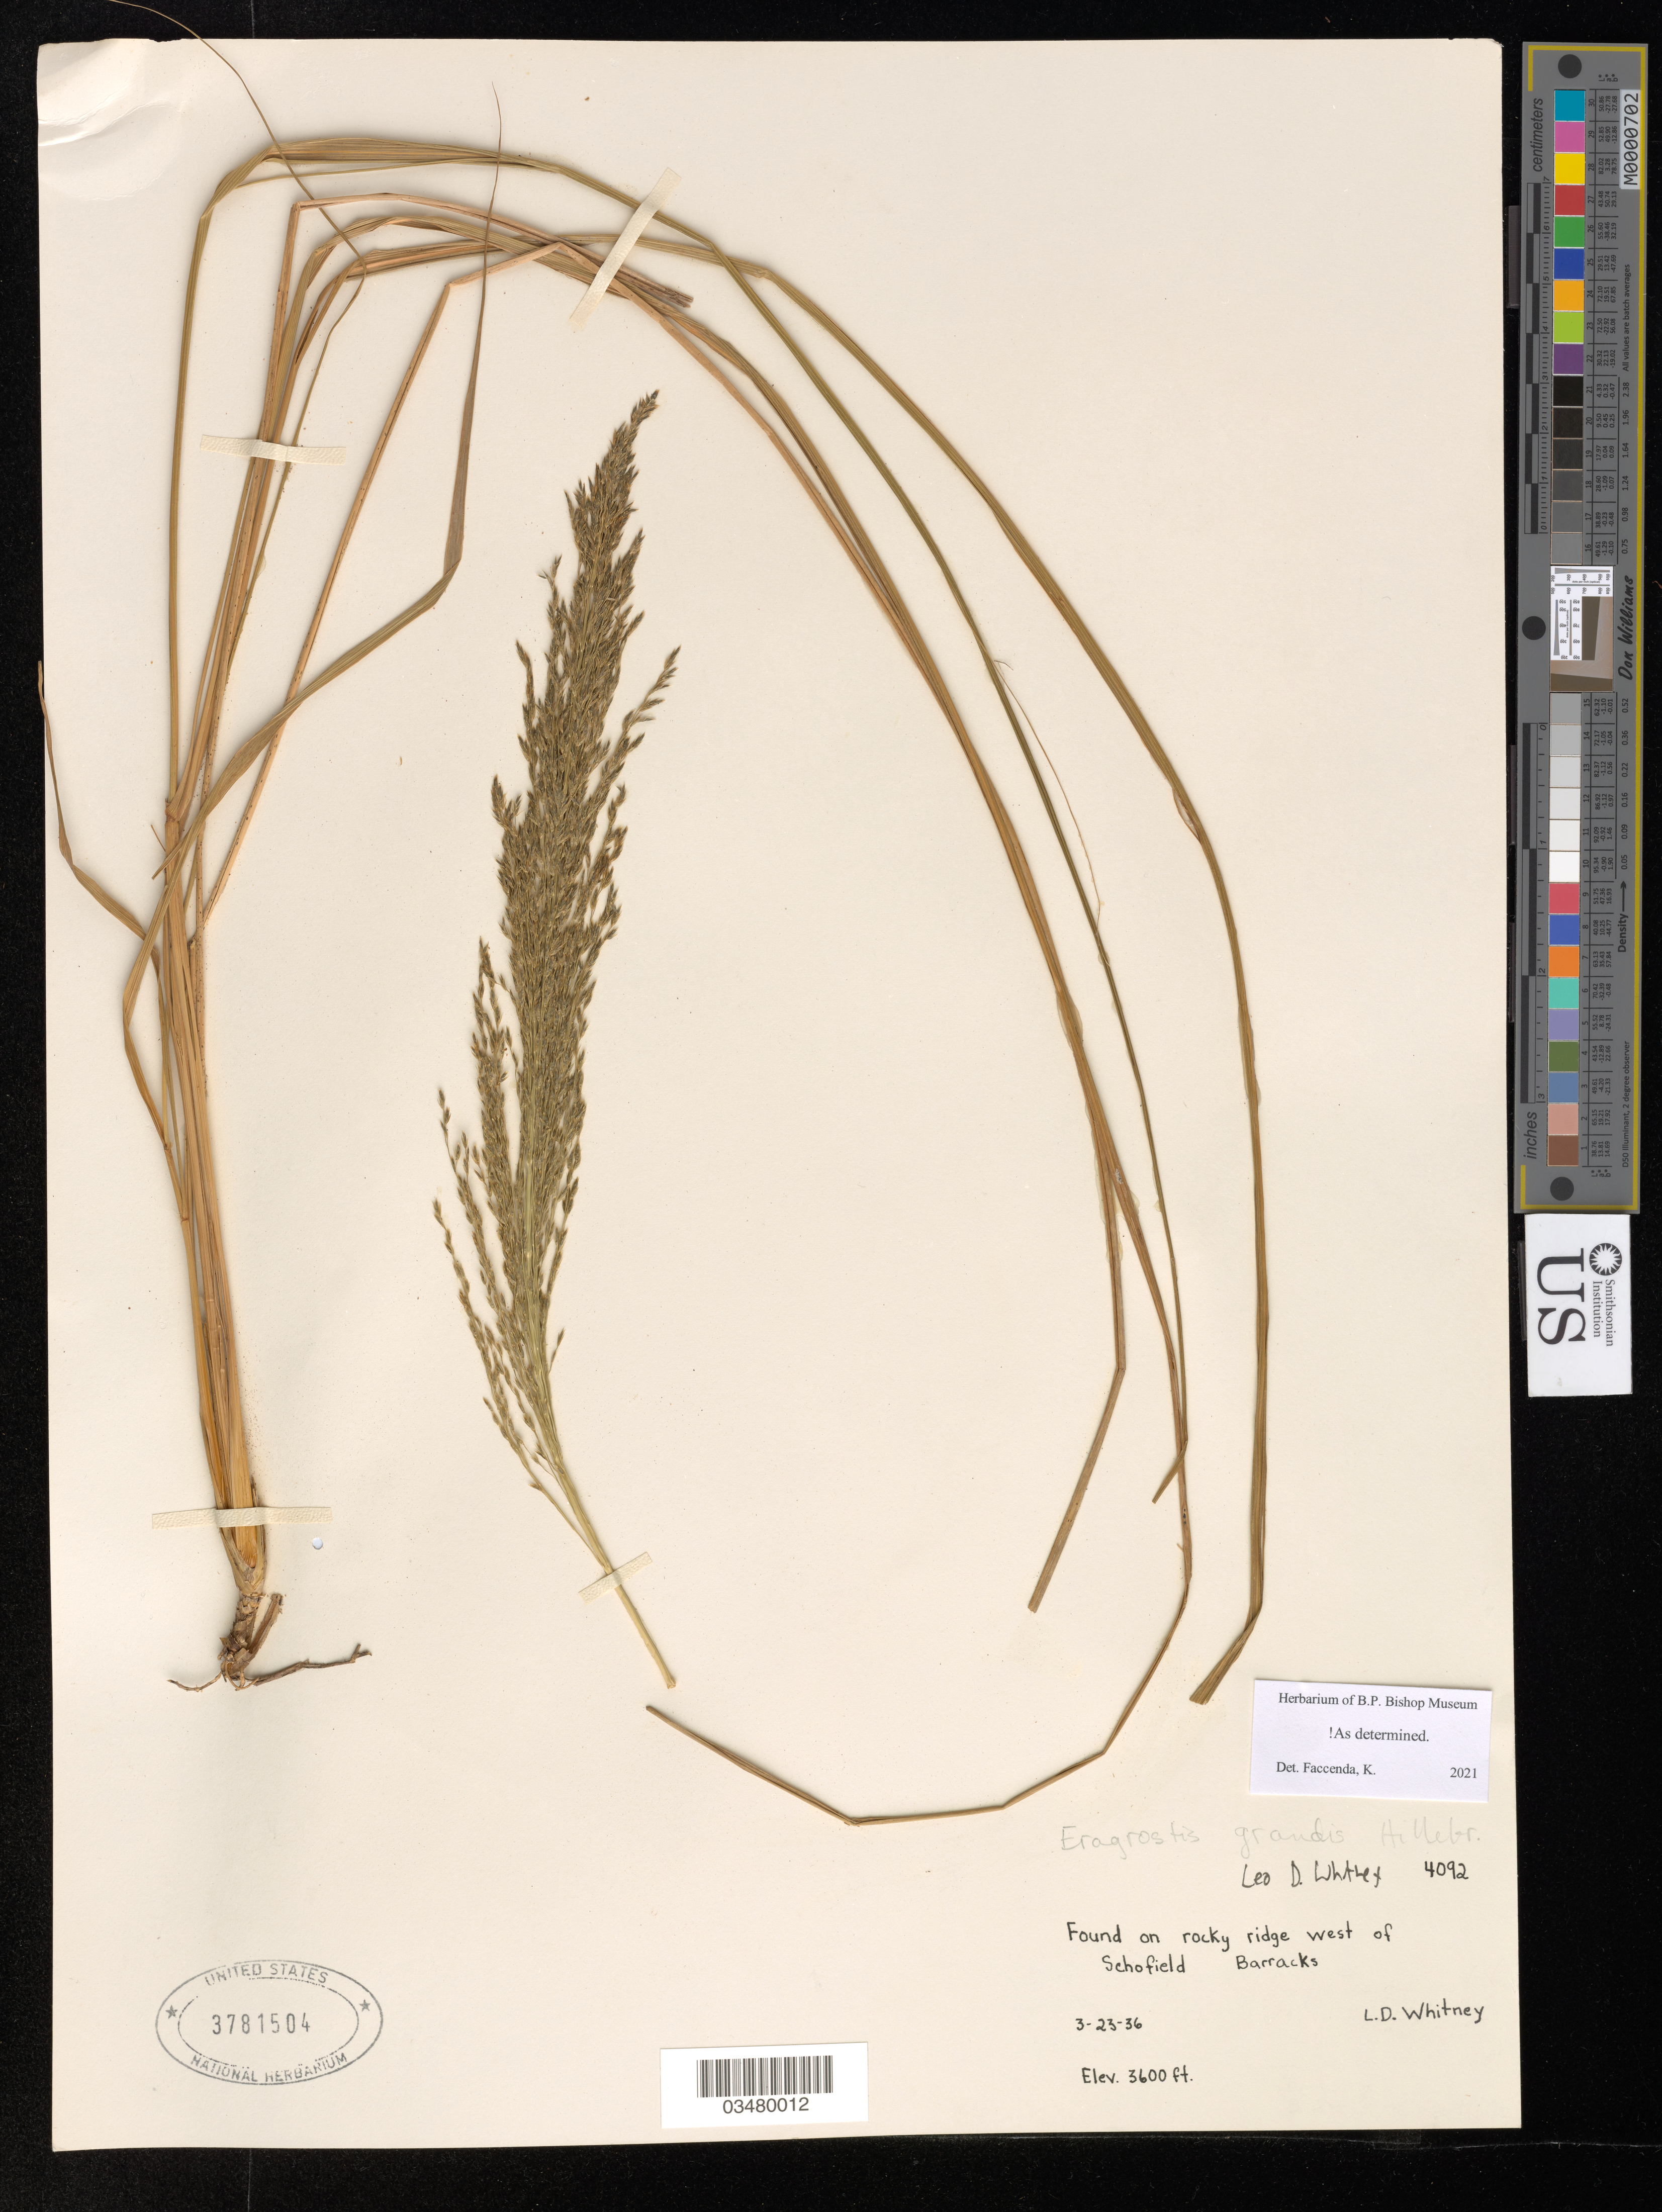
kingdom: Plantae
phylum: Tracheophyta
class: Liliopsida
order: Poales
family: Poaceae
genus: Eragrostis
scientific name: Eragrostis grandis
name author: Hillebr.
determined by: Faccenda, K.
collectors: L. Whitney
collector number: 4092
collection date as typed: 23 Mar 1936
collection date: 1936-03-23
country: United States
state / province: Hawaii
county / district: Honolulu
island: Oahu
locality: W of Schofield Barracks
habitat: Rocky ridge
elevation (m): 1097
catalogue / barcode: US 3781504